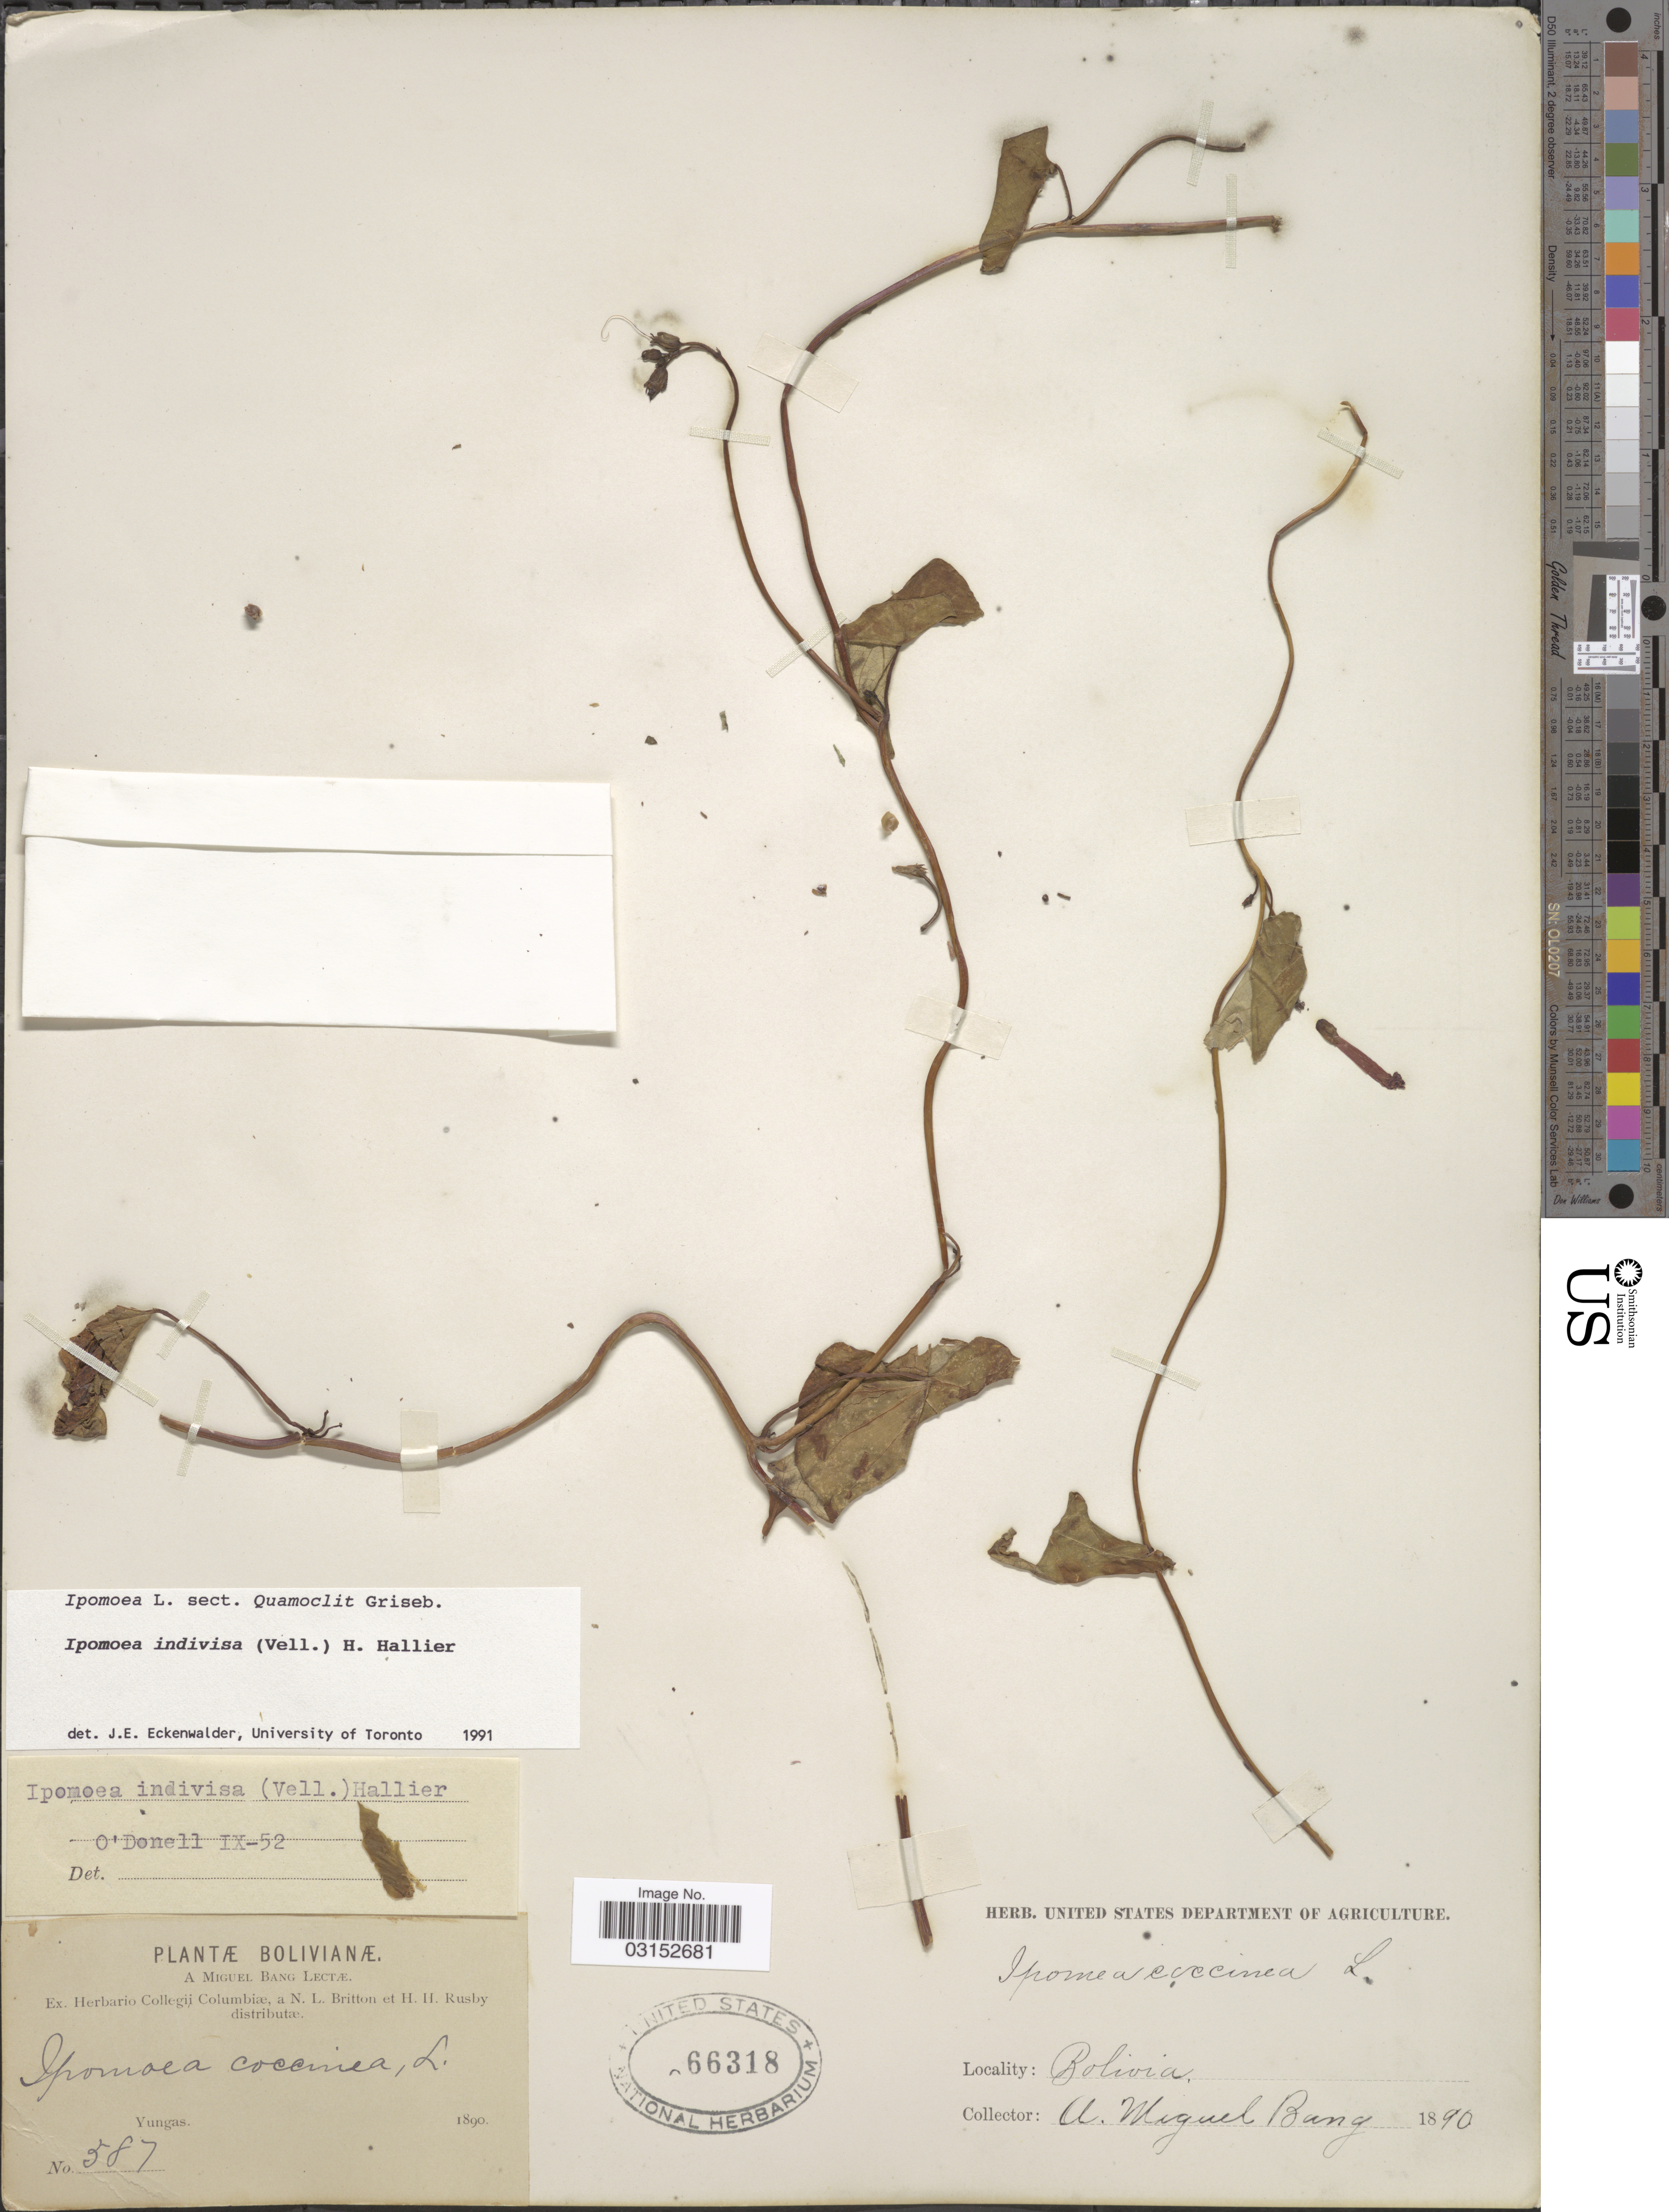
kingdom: Plantae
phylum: Tracheophyta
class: Magnoliopsida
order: Solanales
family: Convolvulaceae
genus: Ipomoea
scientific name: Ipomoea indivisa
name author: (Vell.) Hallier f.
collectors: M. Bang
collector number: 587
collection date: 1890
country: Bolivia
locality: Yungas.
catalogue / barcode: US 66318